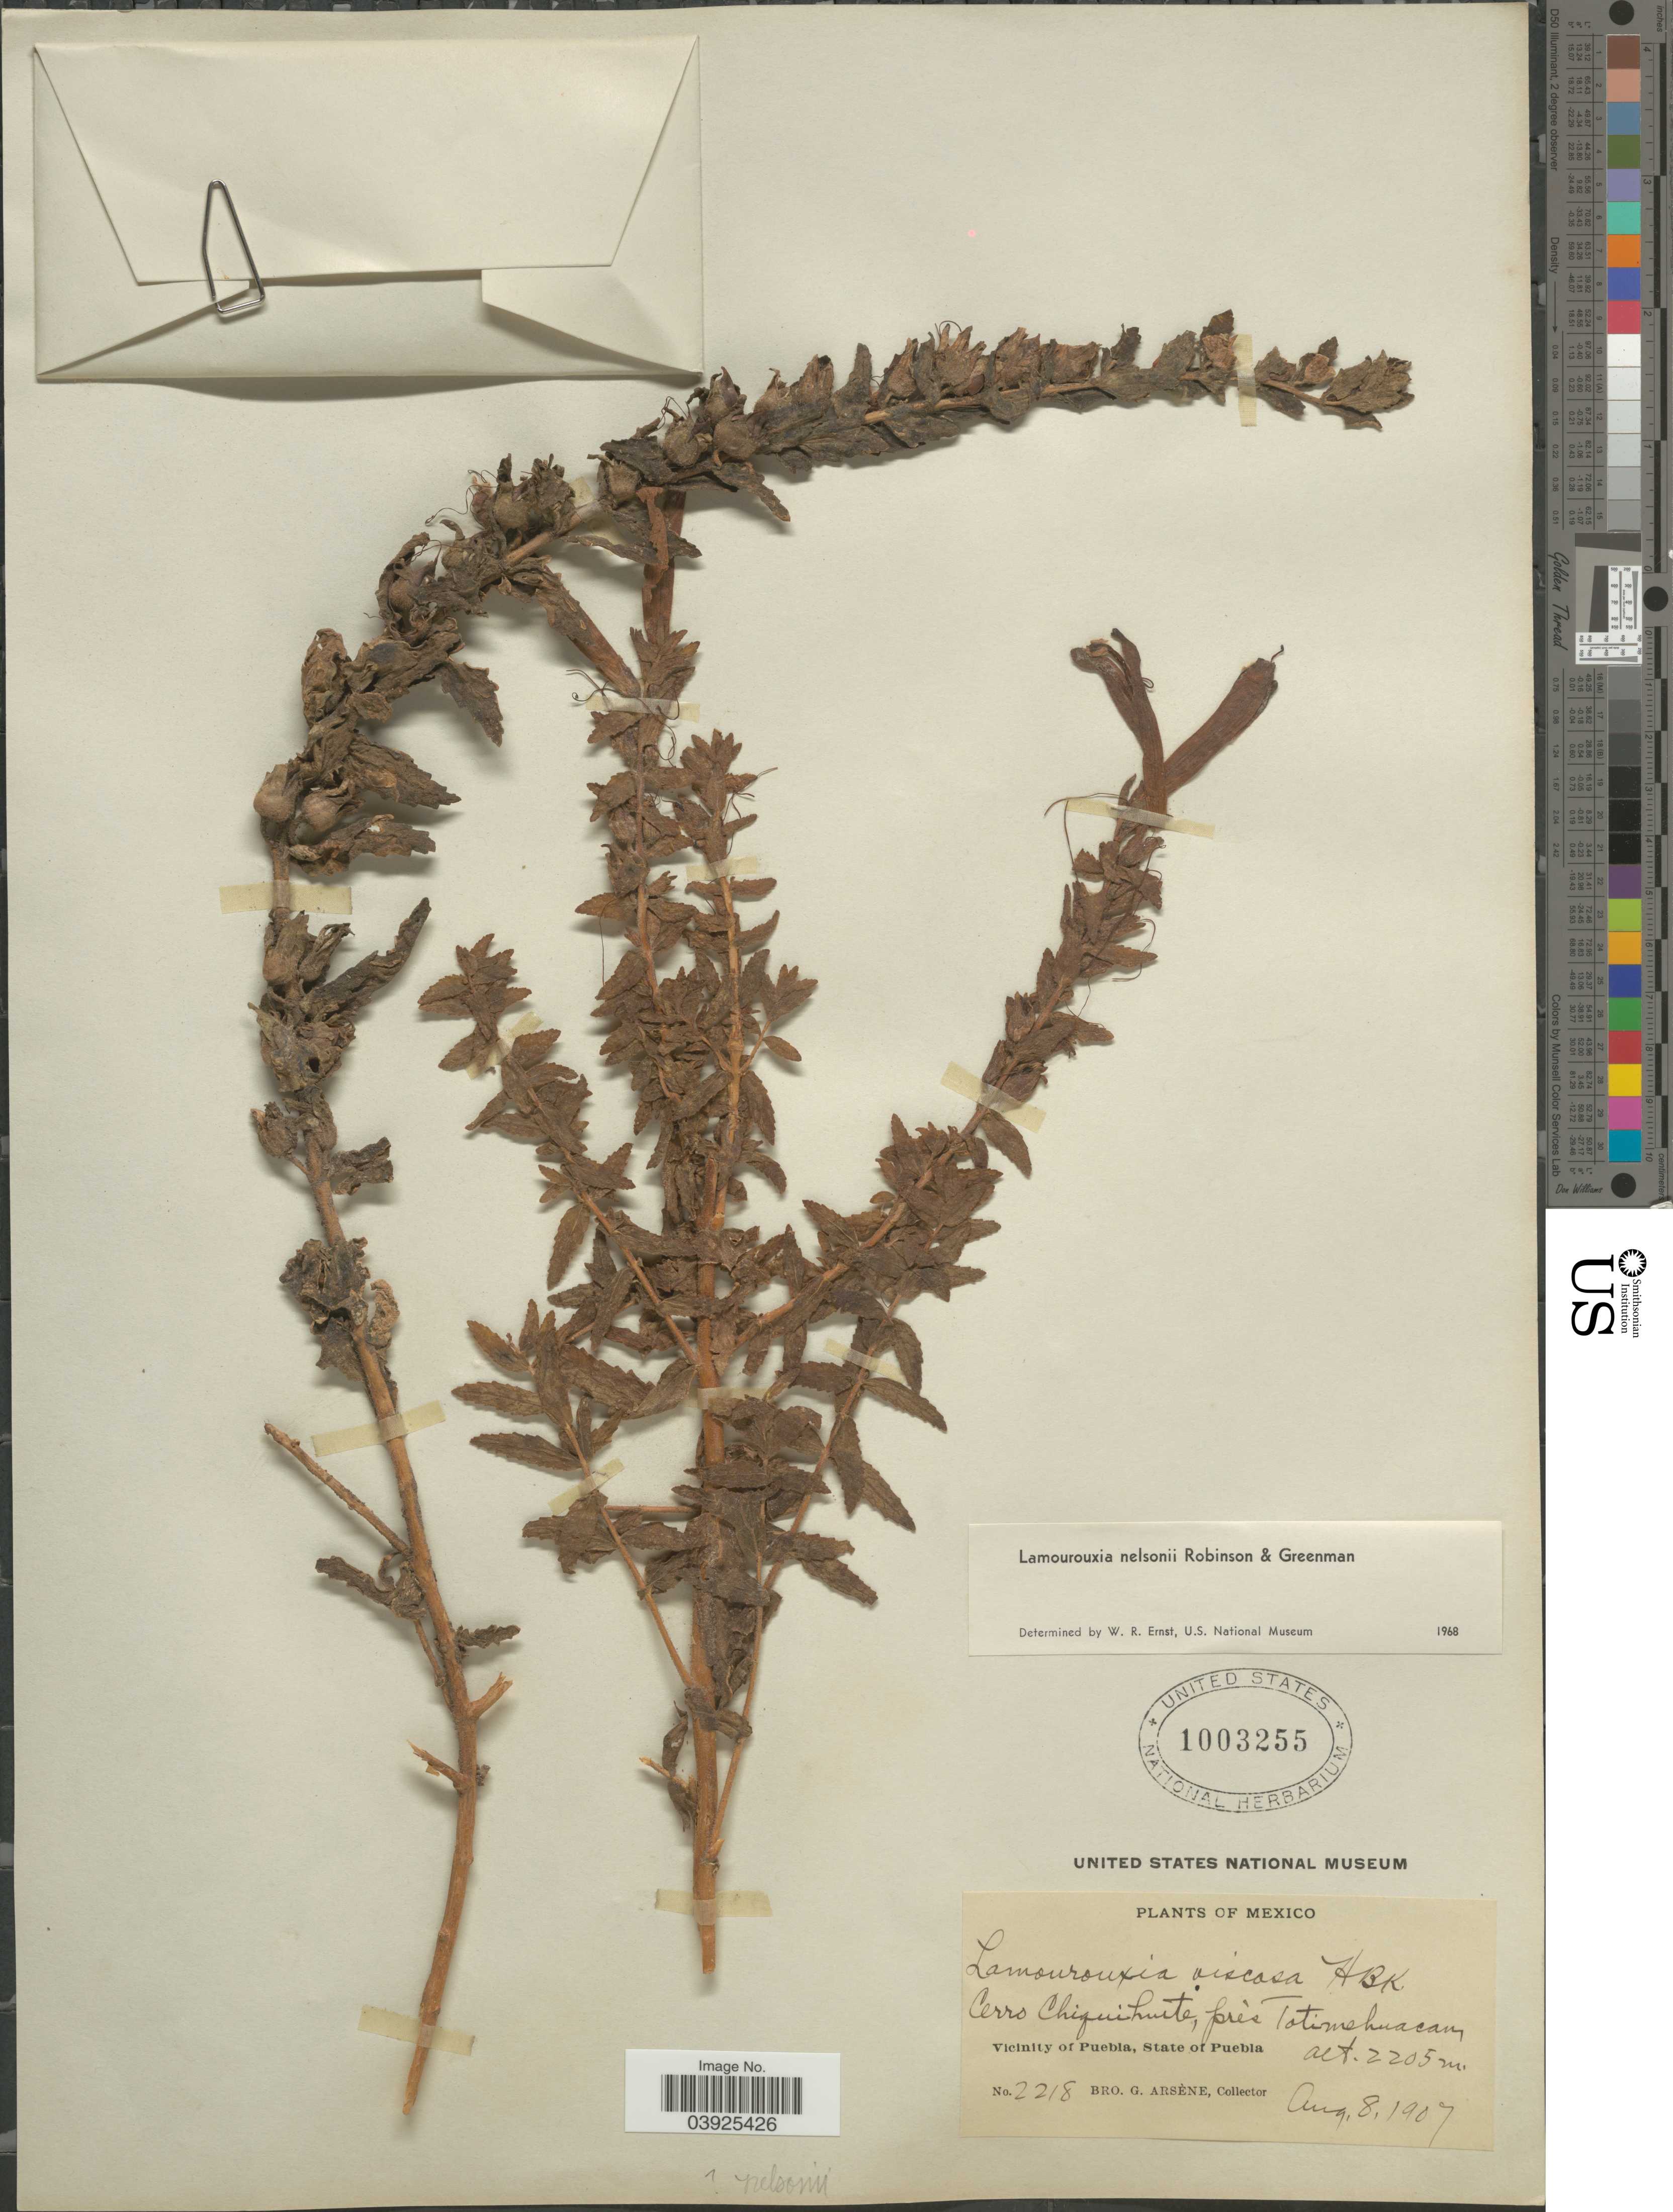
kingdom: Plantae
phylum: Tracheophyta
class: Magnoliopsida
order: Lamiales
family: Orobanchaceae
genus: Lamourouxia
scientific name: Lamourouxia nelsonii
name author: B.L. Rob. & Greenm.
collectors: Bro. G. Arsène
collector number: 2218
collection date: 1907-08-08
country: Mexico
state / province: Puebla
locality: Cerro Chiquihuite, prés Totimehuacan, Vicinity of Puebla.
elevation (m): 2205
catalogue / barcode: US 1003255